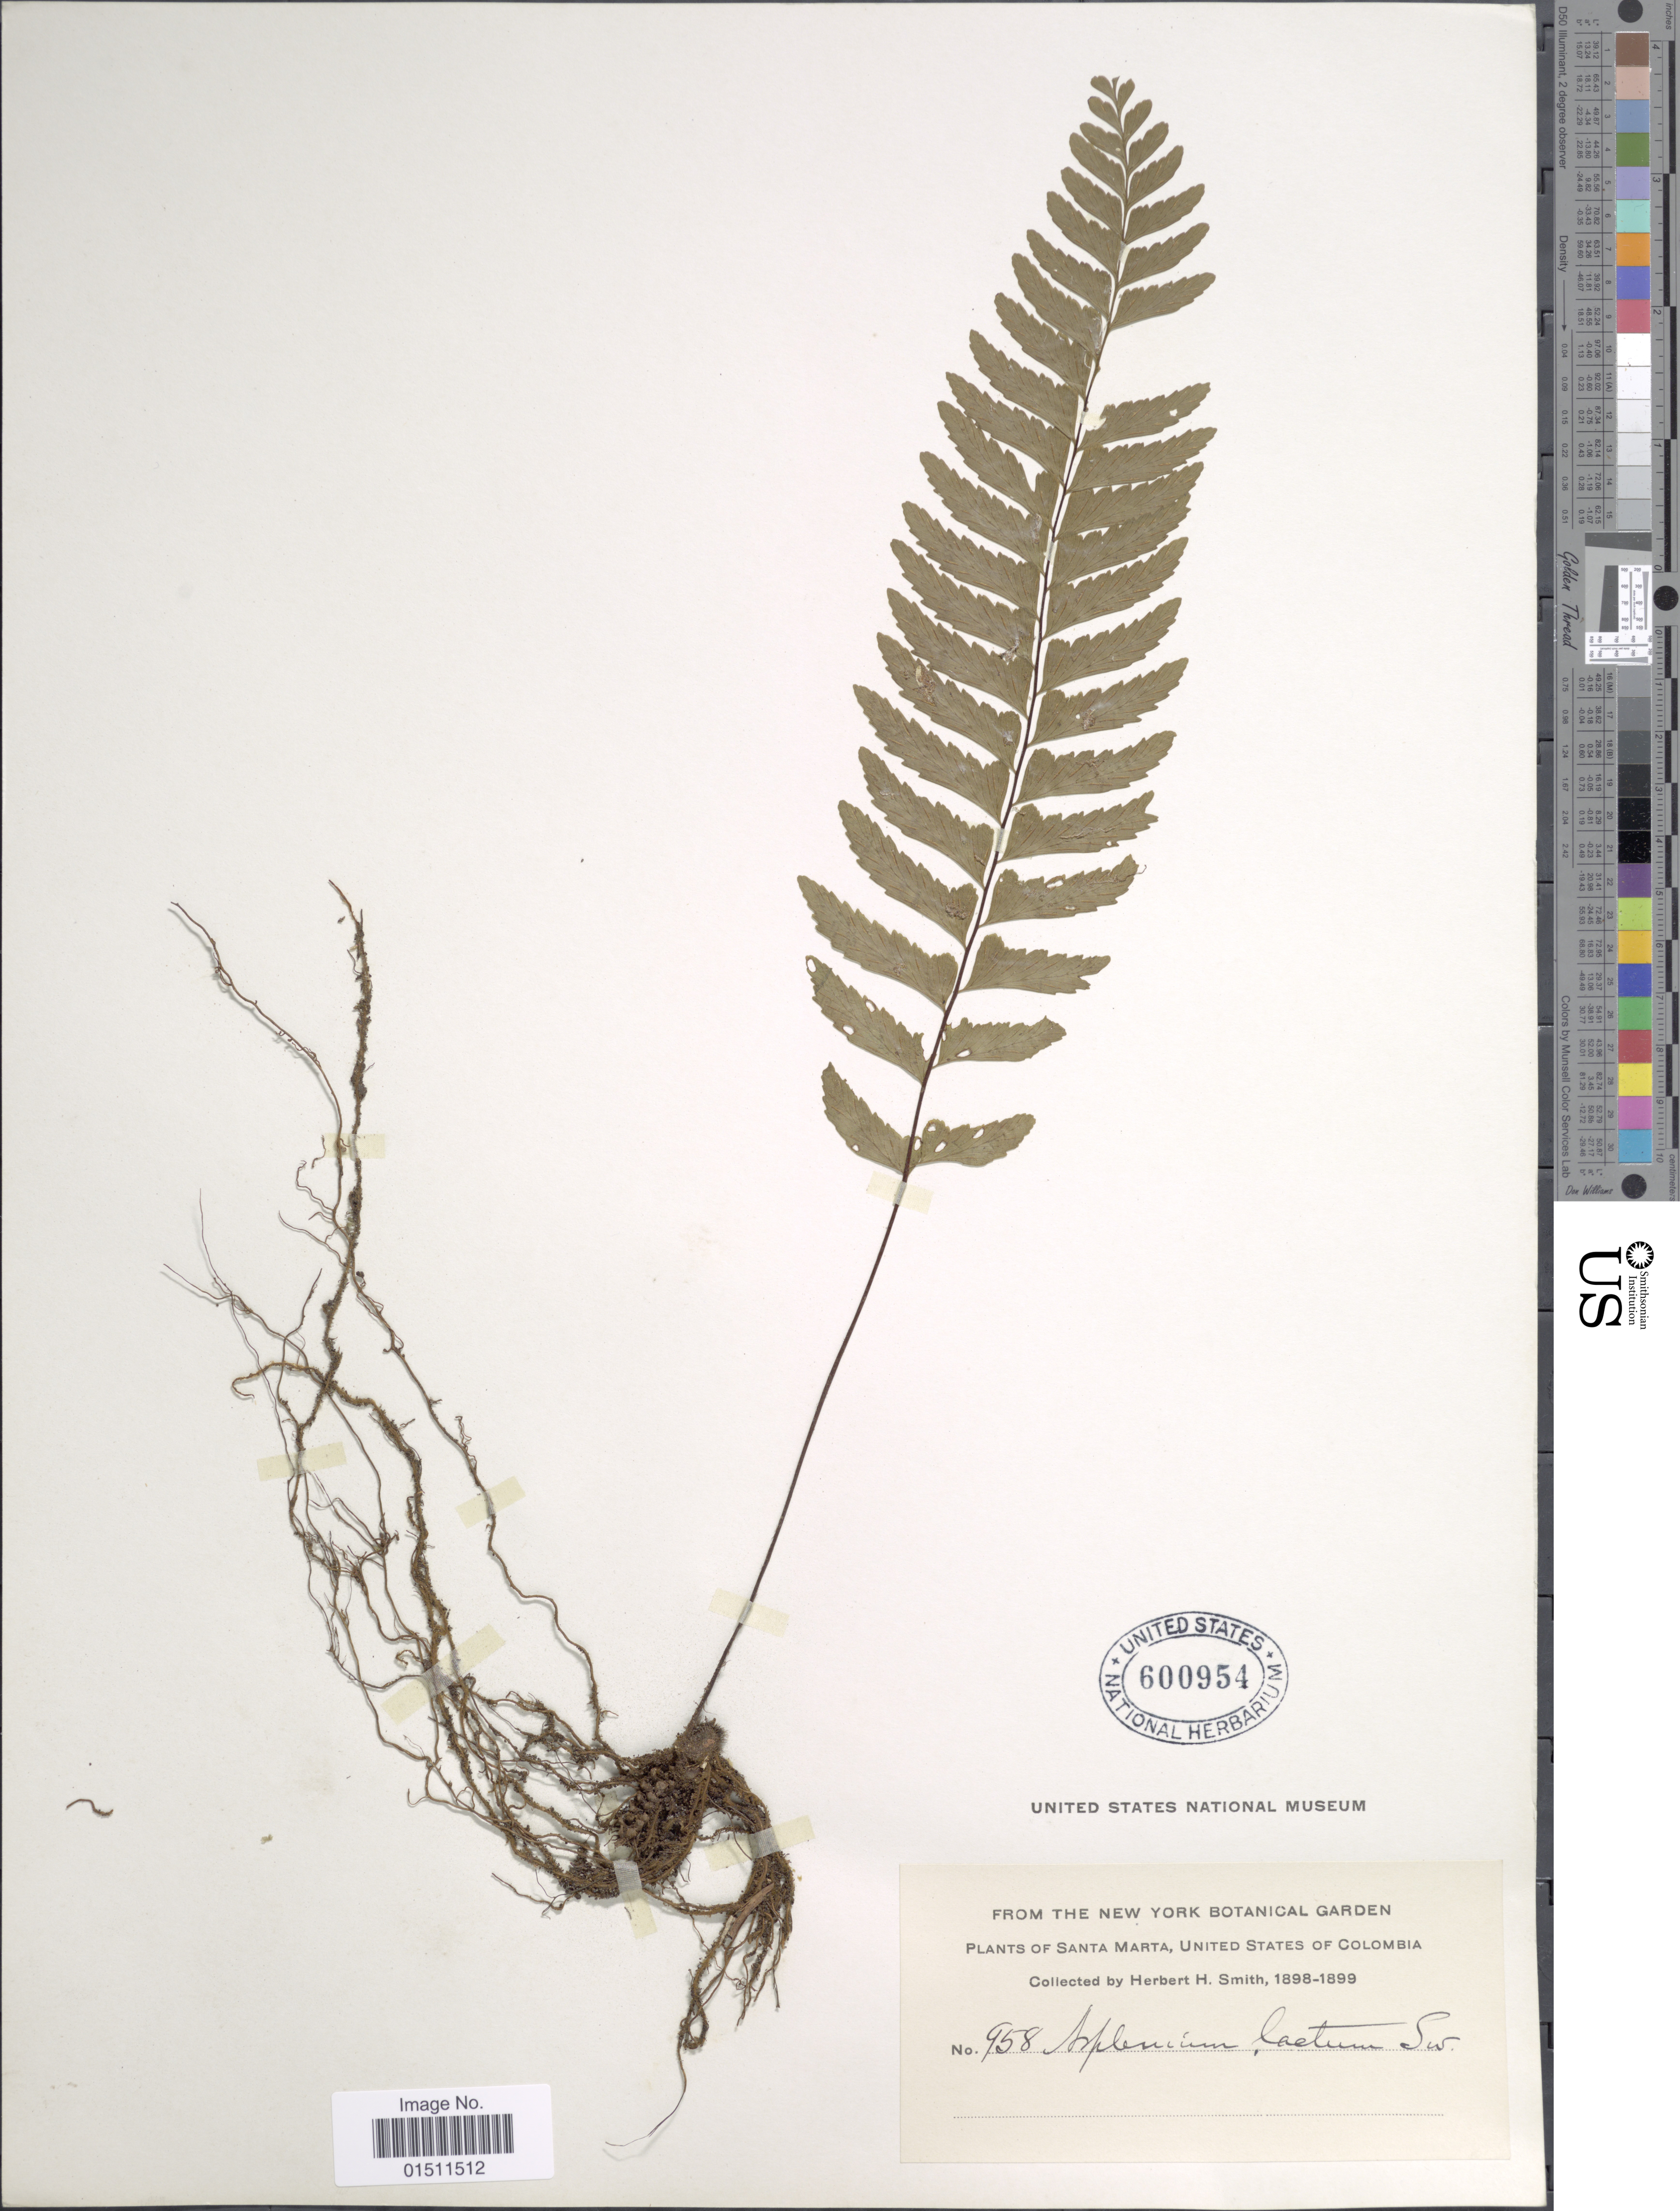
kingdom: Plantae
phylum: Tracheophyta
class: Polypodiopsida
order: Polypodiales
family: Aspleniaceae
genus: Asplenium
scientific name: Asplenium laetum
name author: Sw.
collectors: Herbert H. Smith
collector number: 958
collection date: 1898/1899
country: Colombia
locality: Santa Marta, United States of Colombia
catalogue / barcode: US 600954